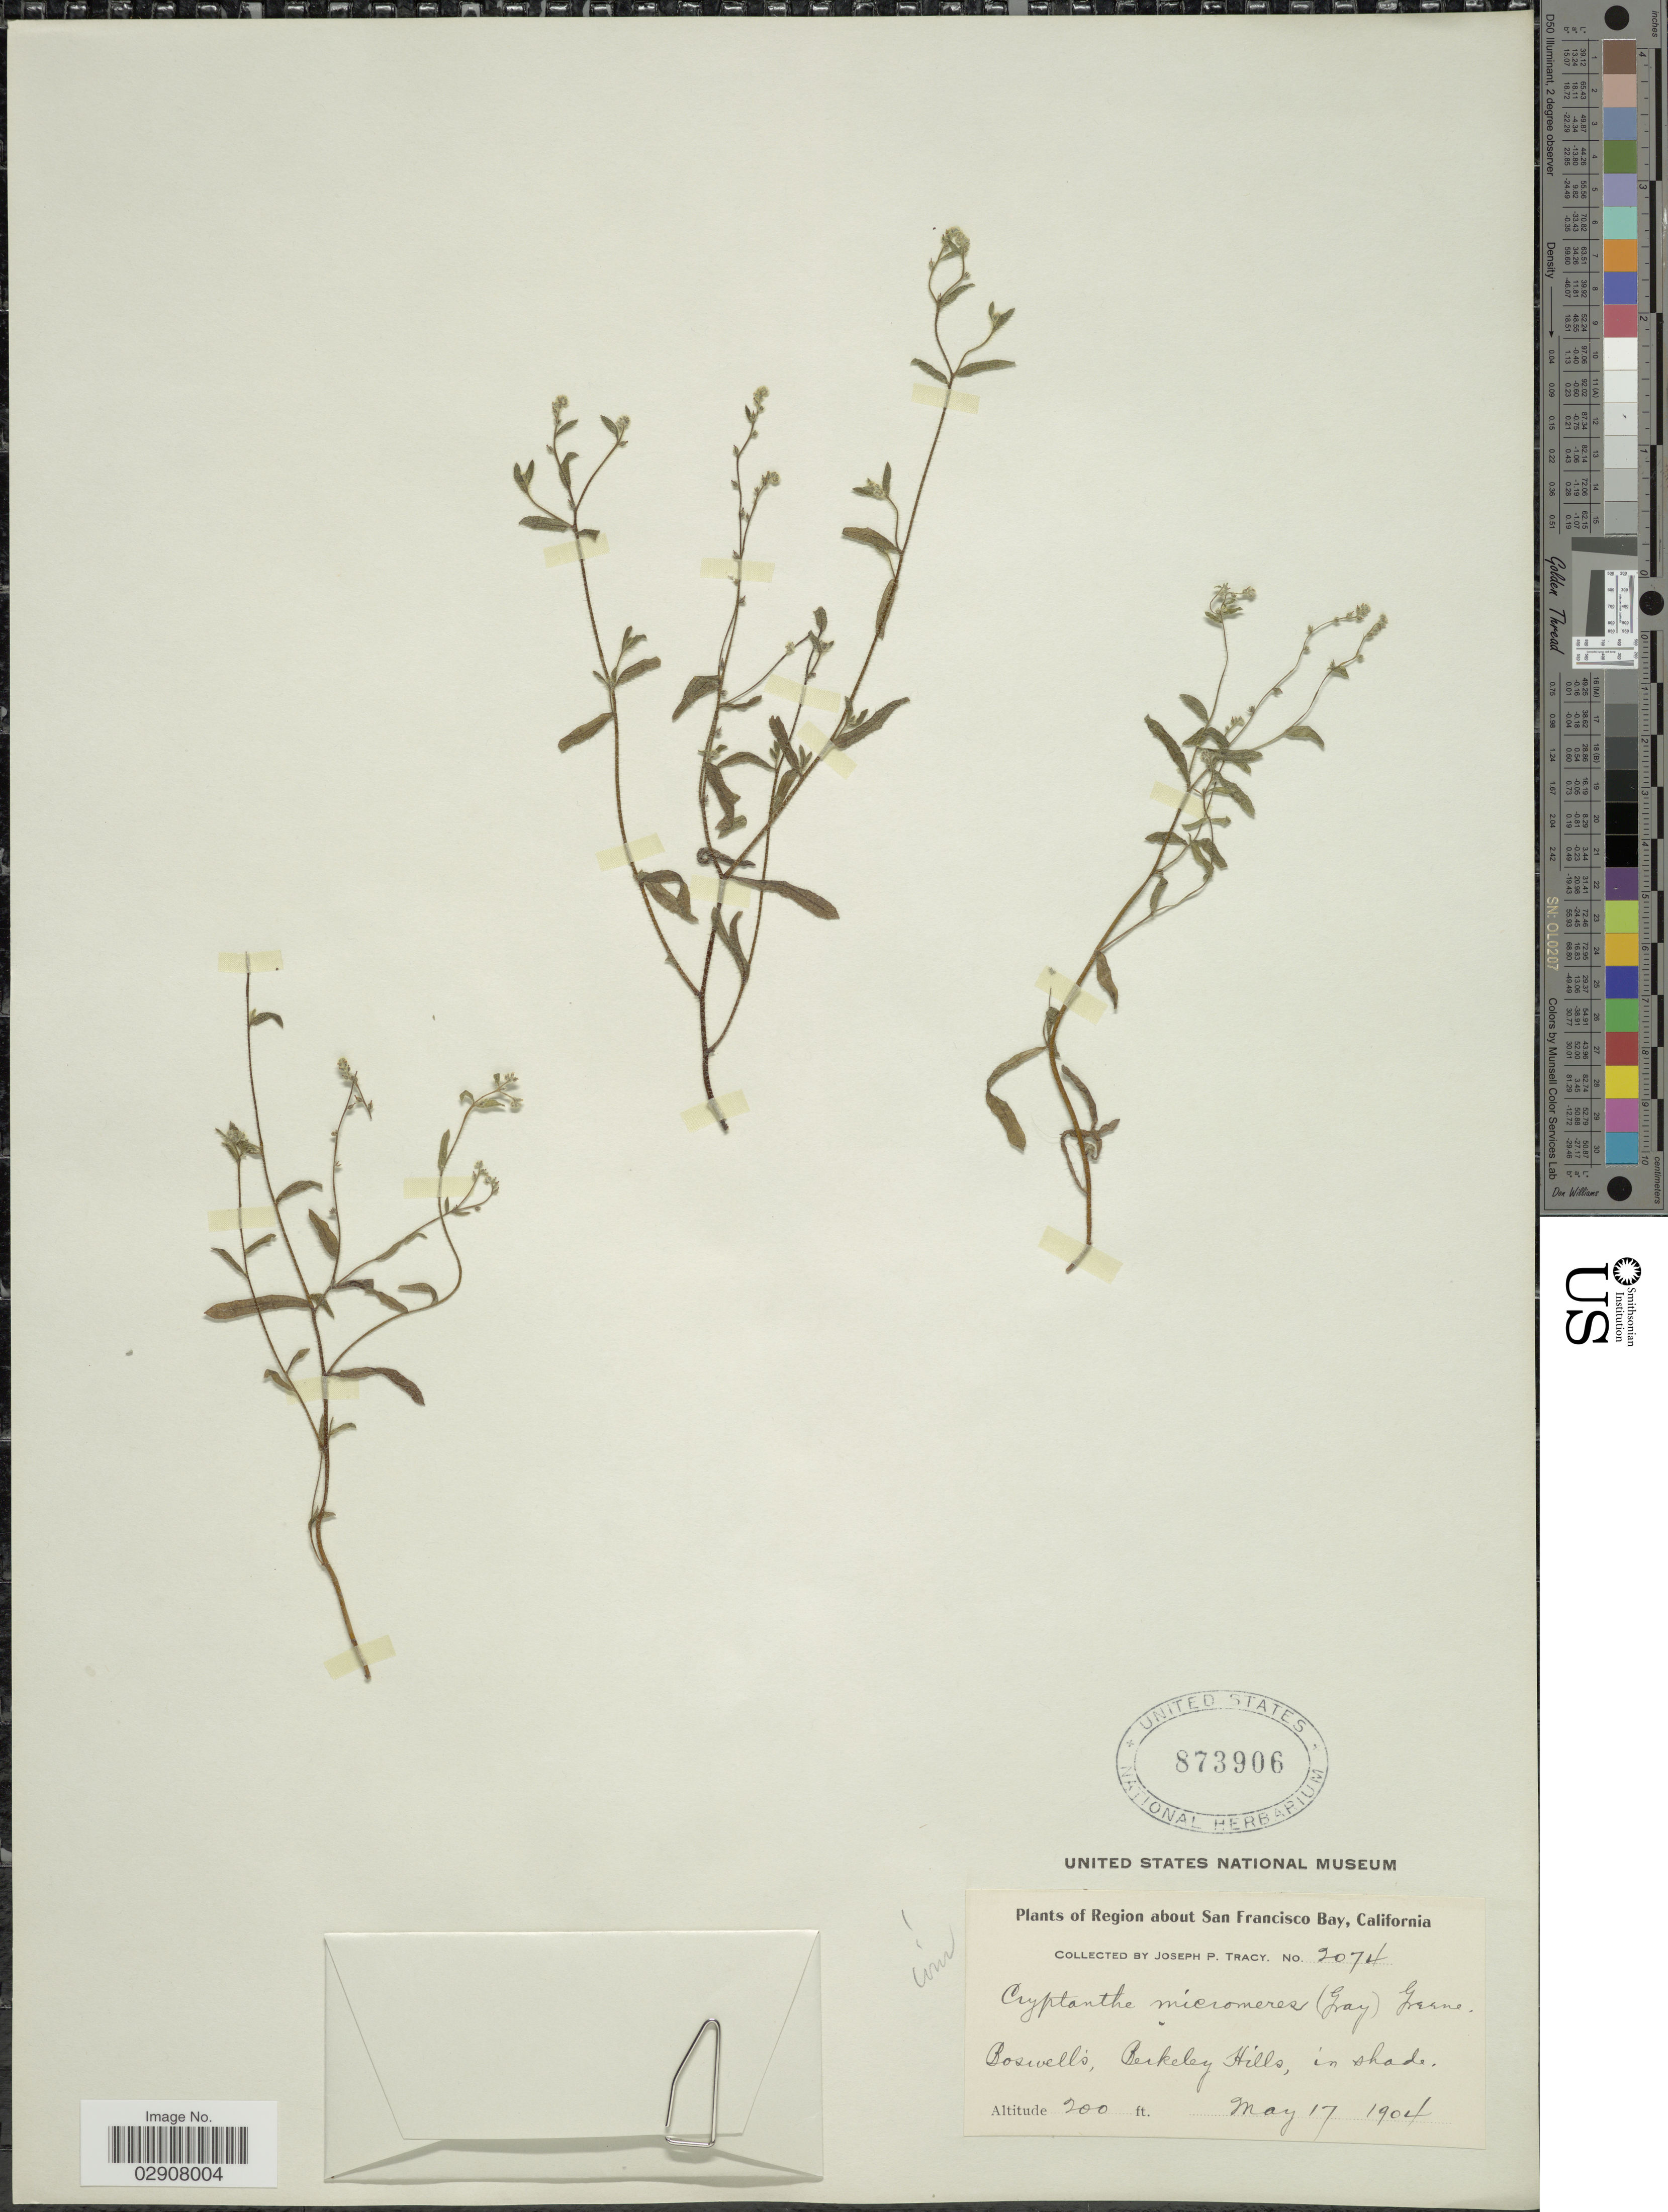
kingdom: Plantae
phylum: Tracheophyta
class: Magnoliopsida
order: Boraginales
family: Boraginaceae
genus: Cryptantha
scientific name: Cryptantha micromeres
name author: (A. Gray) S.W. Greene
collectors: J. Tracy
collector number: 2074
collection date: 1904-05-17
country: United States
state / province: California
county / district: San Francisco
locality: Region about San Francisco Bay, Boswellis, Berkeley Hills.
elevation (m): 61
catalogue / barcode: US 873906